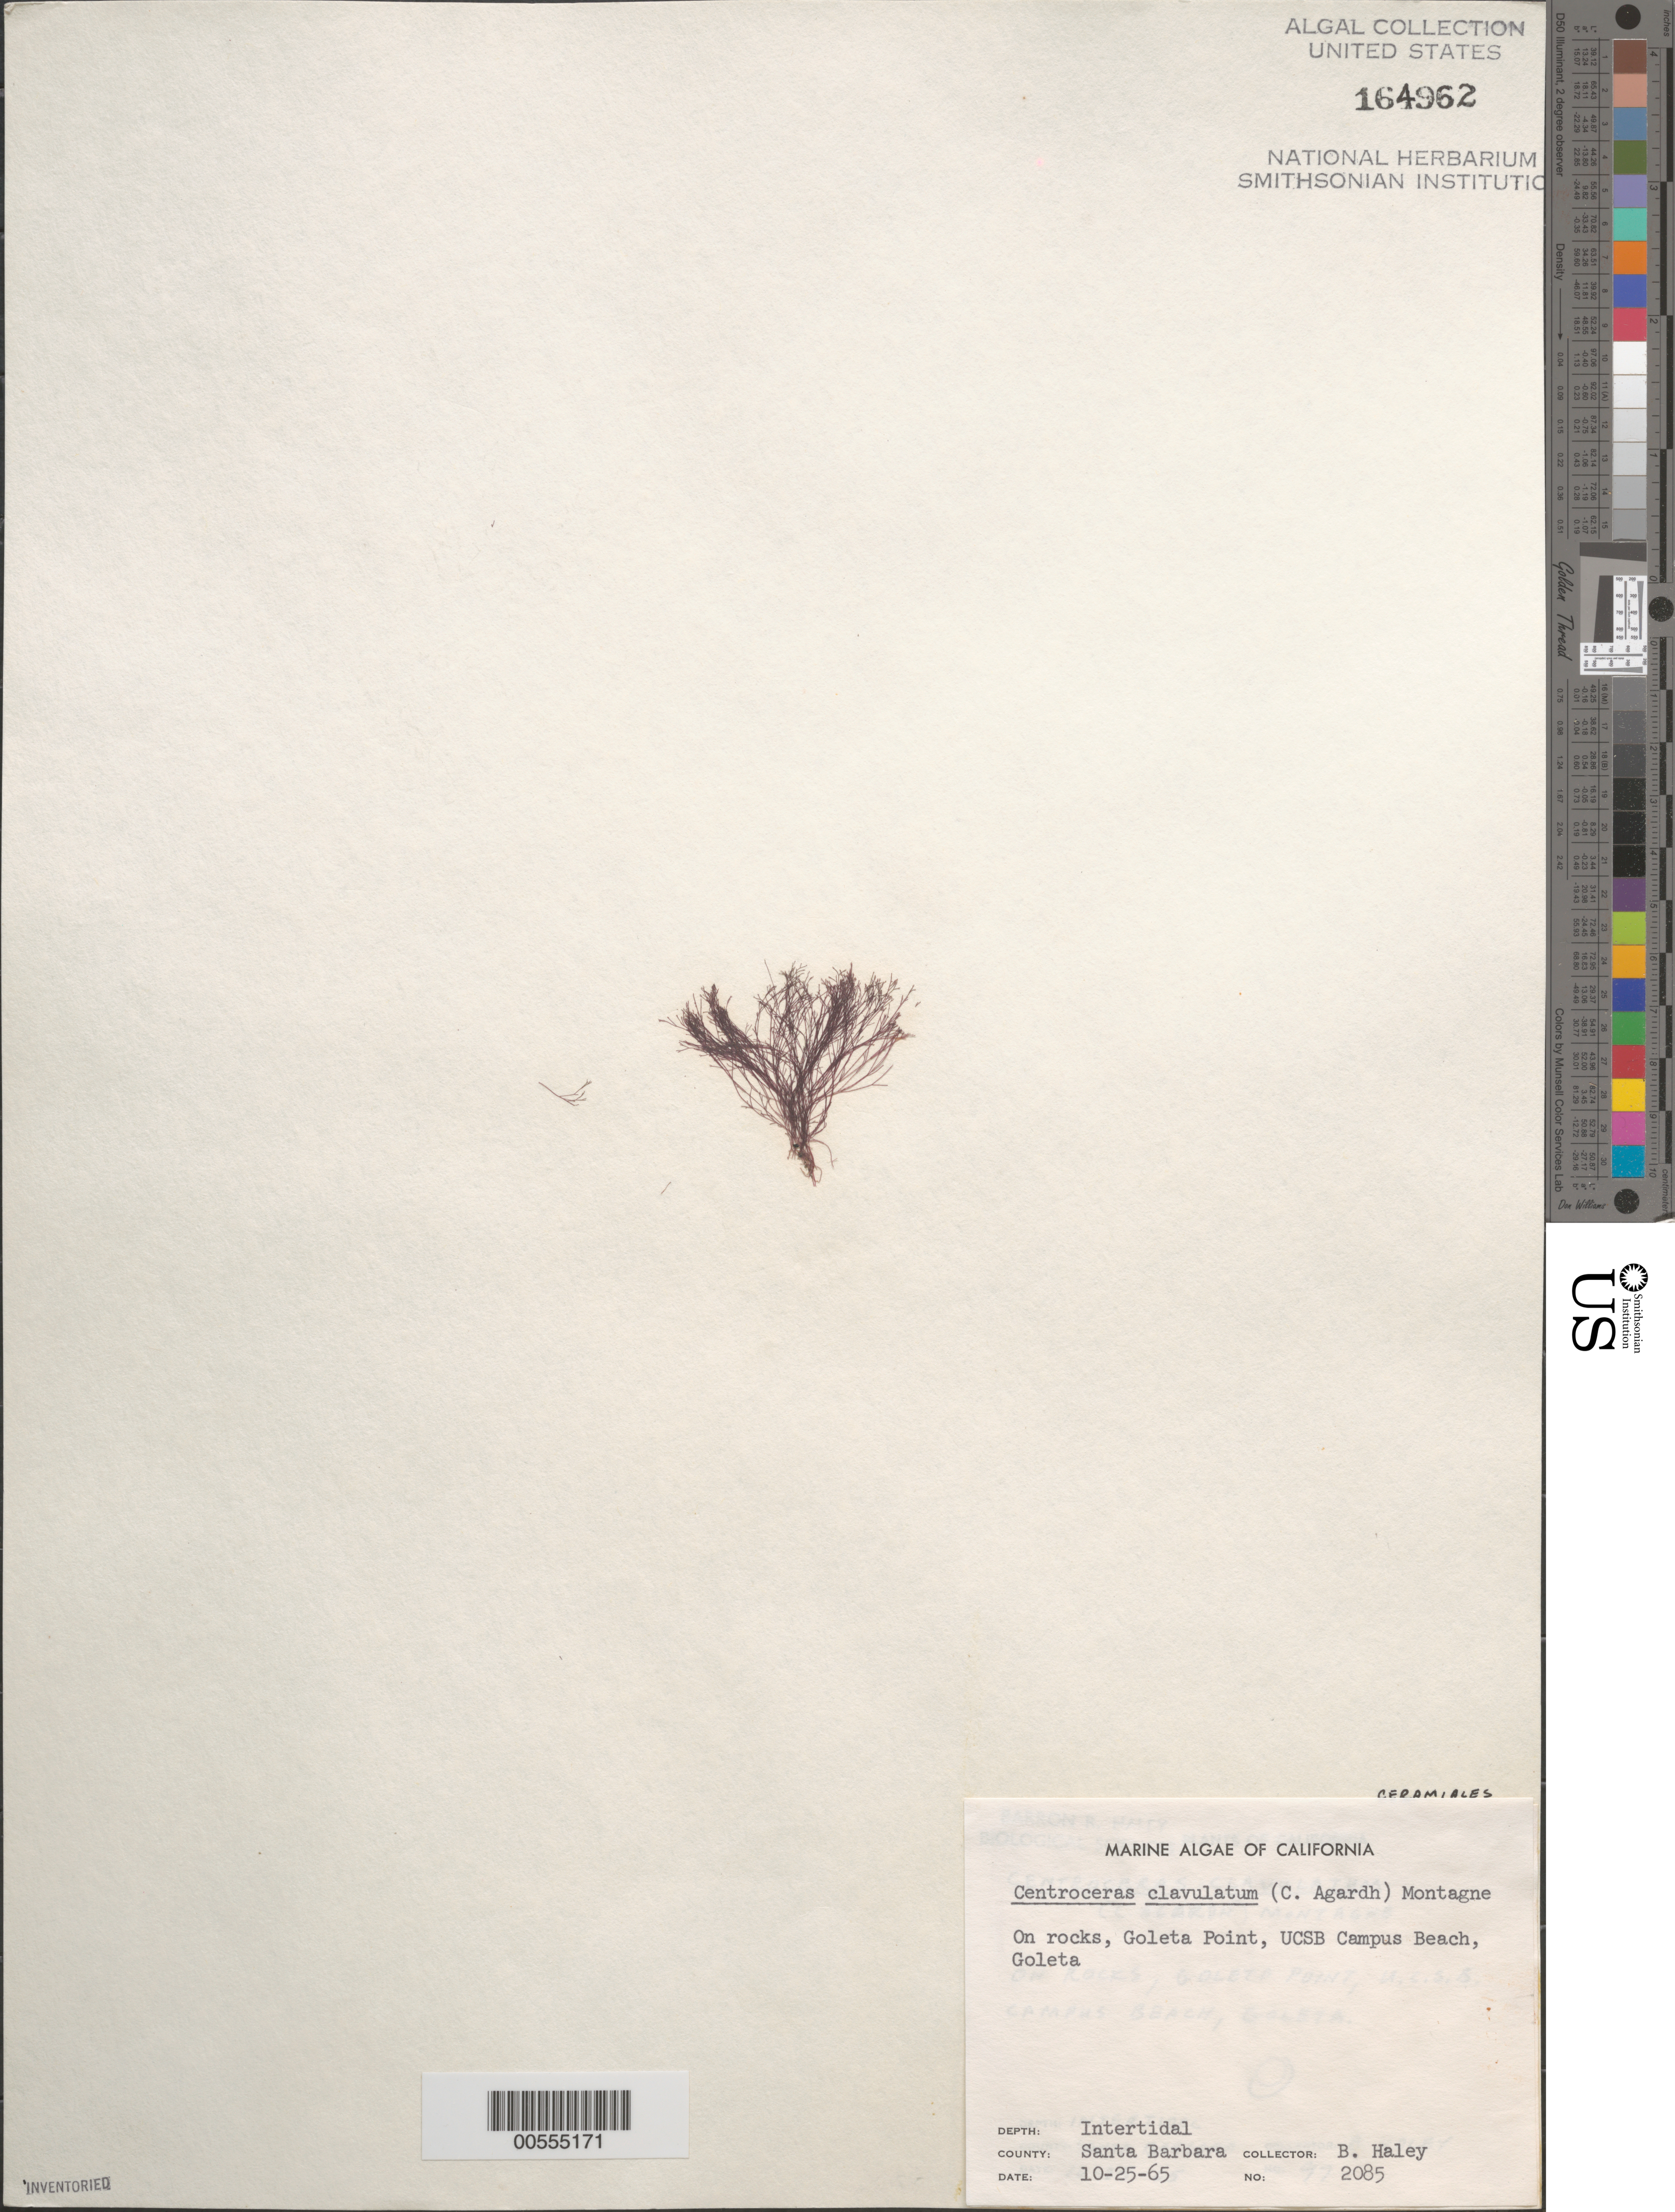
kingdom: Plantae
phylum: Rhodophyta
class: Florideophyceae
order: Ceramiales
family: Ceramiaceae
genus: Centroceras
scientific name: Centroceras clavulatum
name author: (C. Agardh) Mont.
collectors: B. Haley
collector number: Neushul 2085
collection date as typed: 25 Oct 1965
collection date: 1965-10-25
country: United States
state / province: California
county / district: Santa Barbara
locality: Goleta Point, University of California Santa Barbara, Campus Beach, Goleta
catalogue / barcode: US 164962